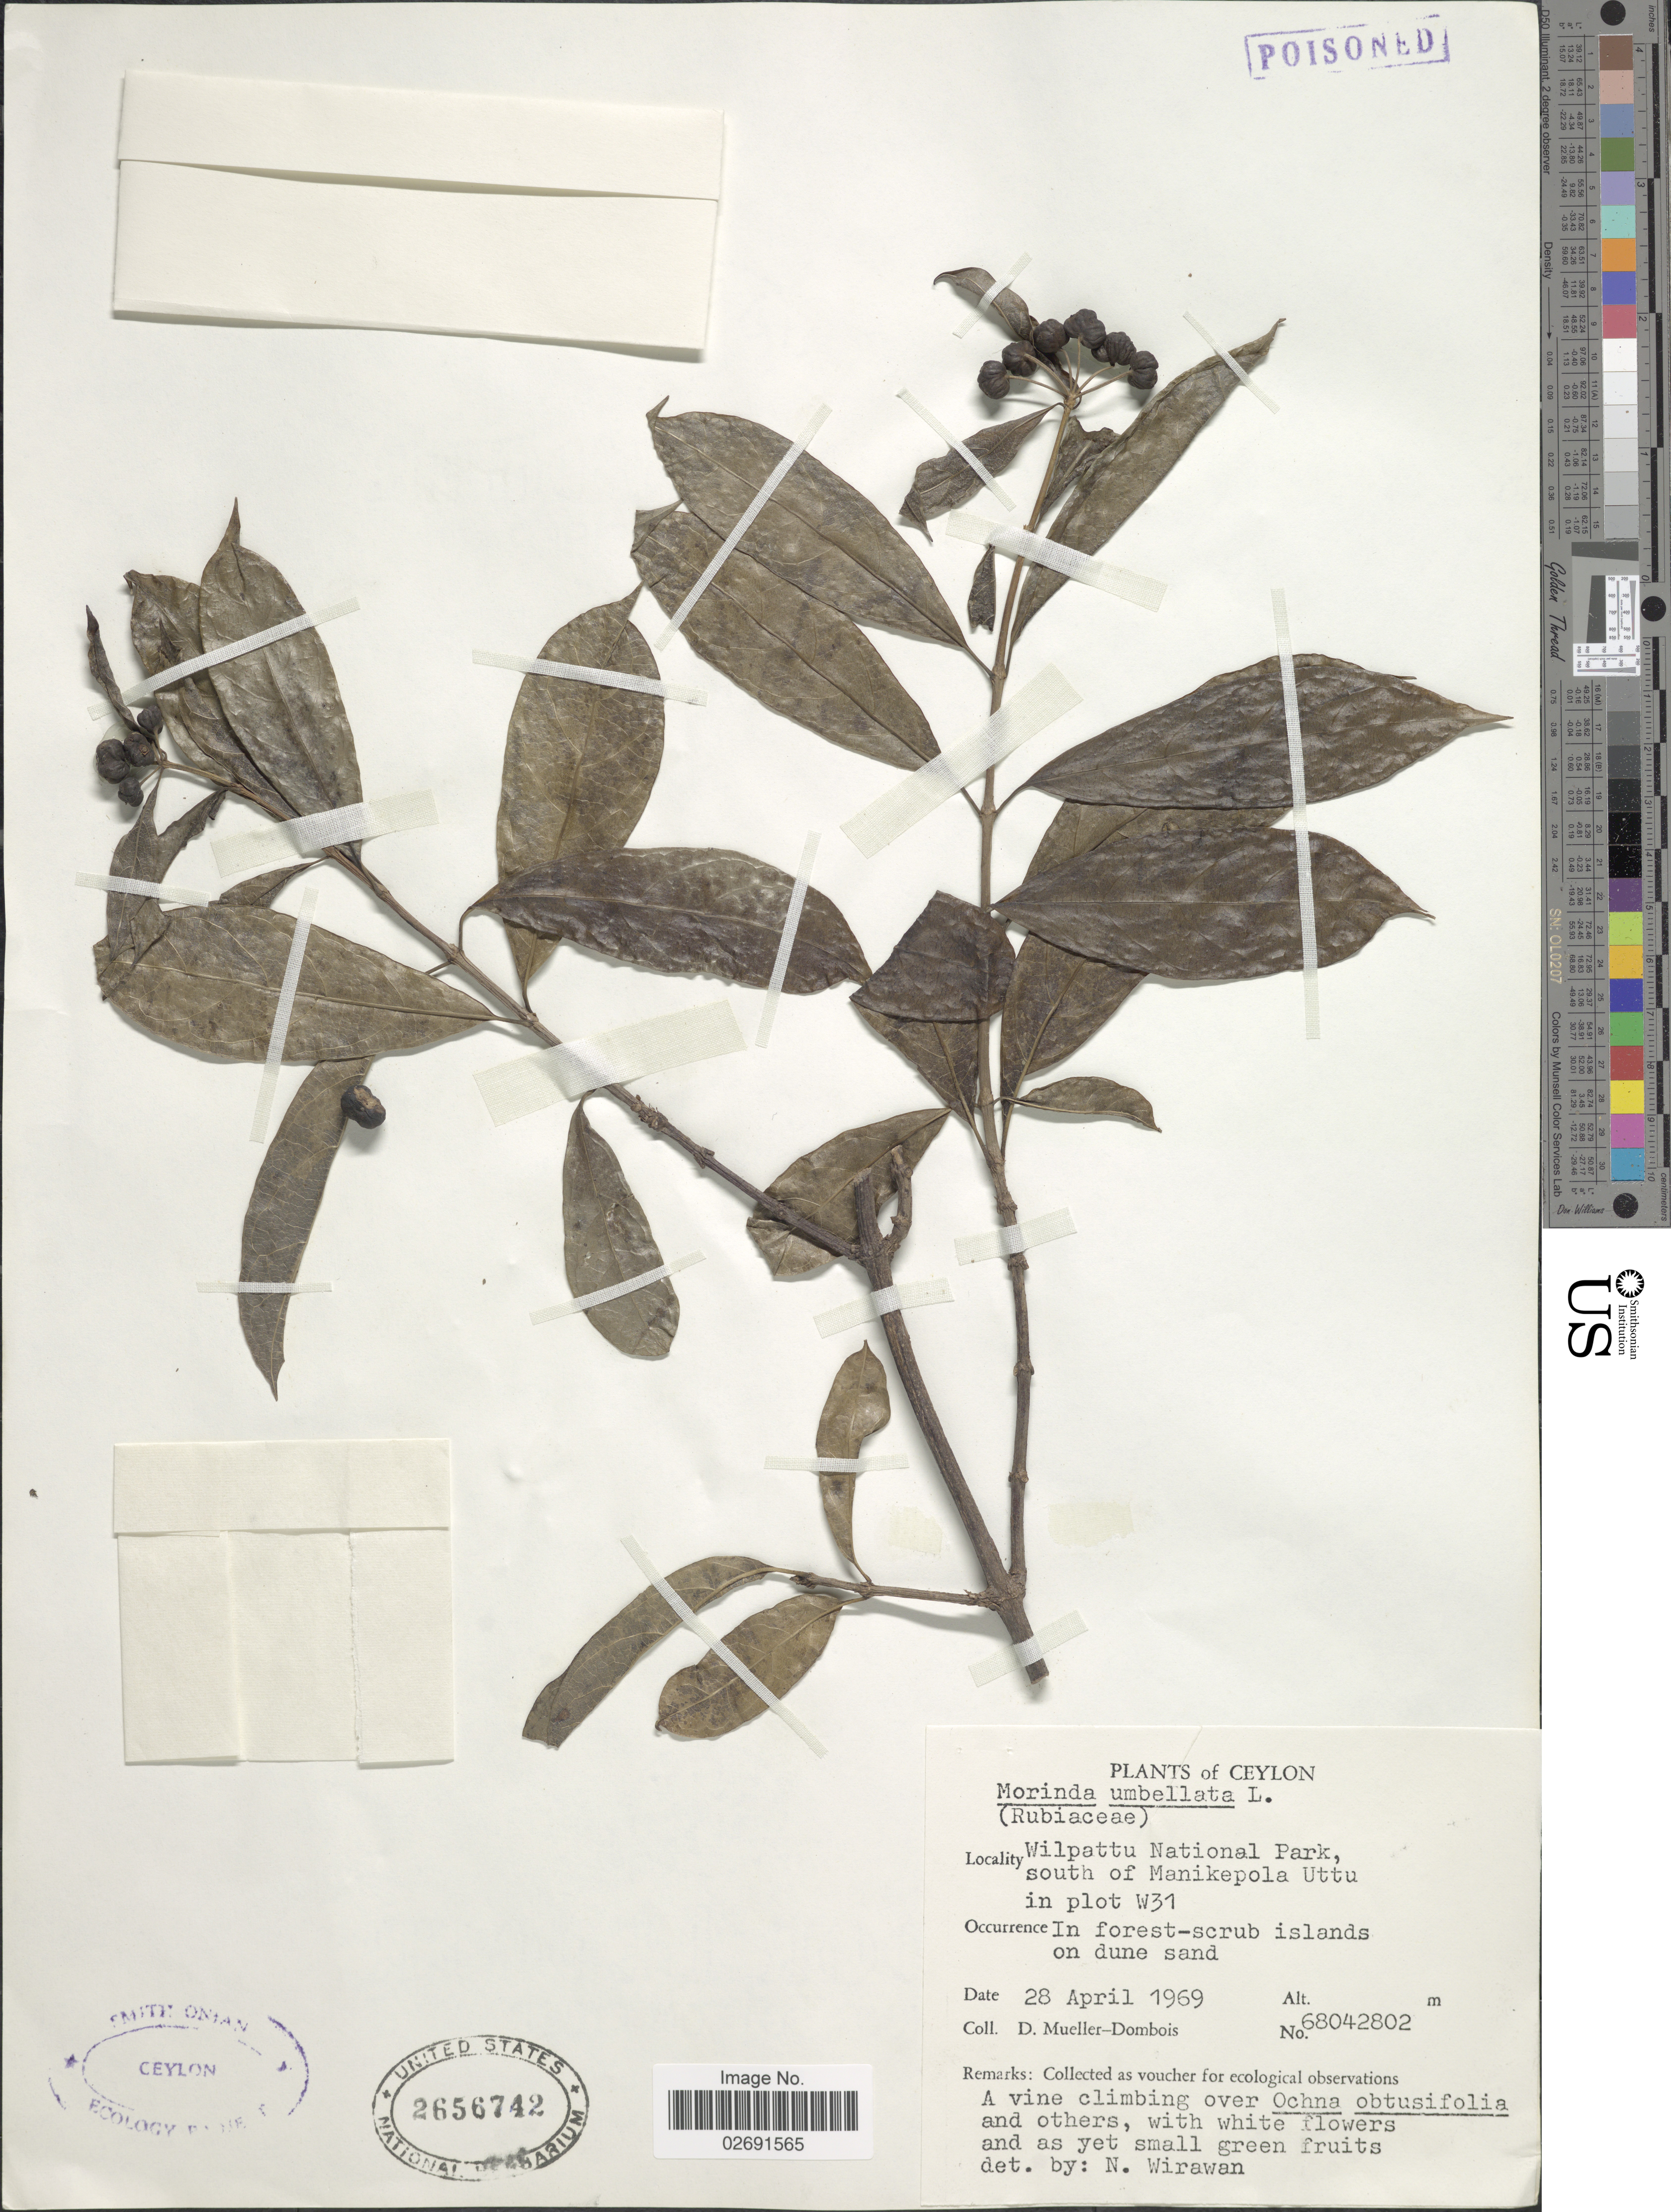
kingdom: Plantae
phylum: Tracheophyta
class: Magnoliopsida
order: Gentianales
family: Rubiaceae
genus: Gynochthodes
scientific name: Gynochthodes umbellata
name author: (L.) Razafim. & B. Bremer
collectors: D. Mueller-Dombois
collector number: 68042802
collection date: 1969-04-28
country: Sri Lanka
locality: Ceylon, Wilpattu National Park, south of Manikepola Uttu, in plot W31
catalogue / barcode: US 2656742